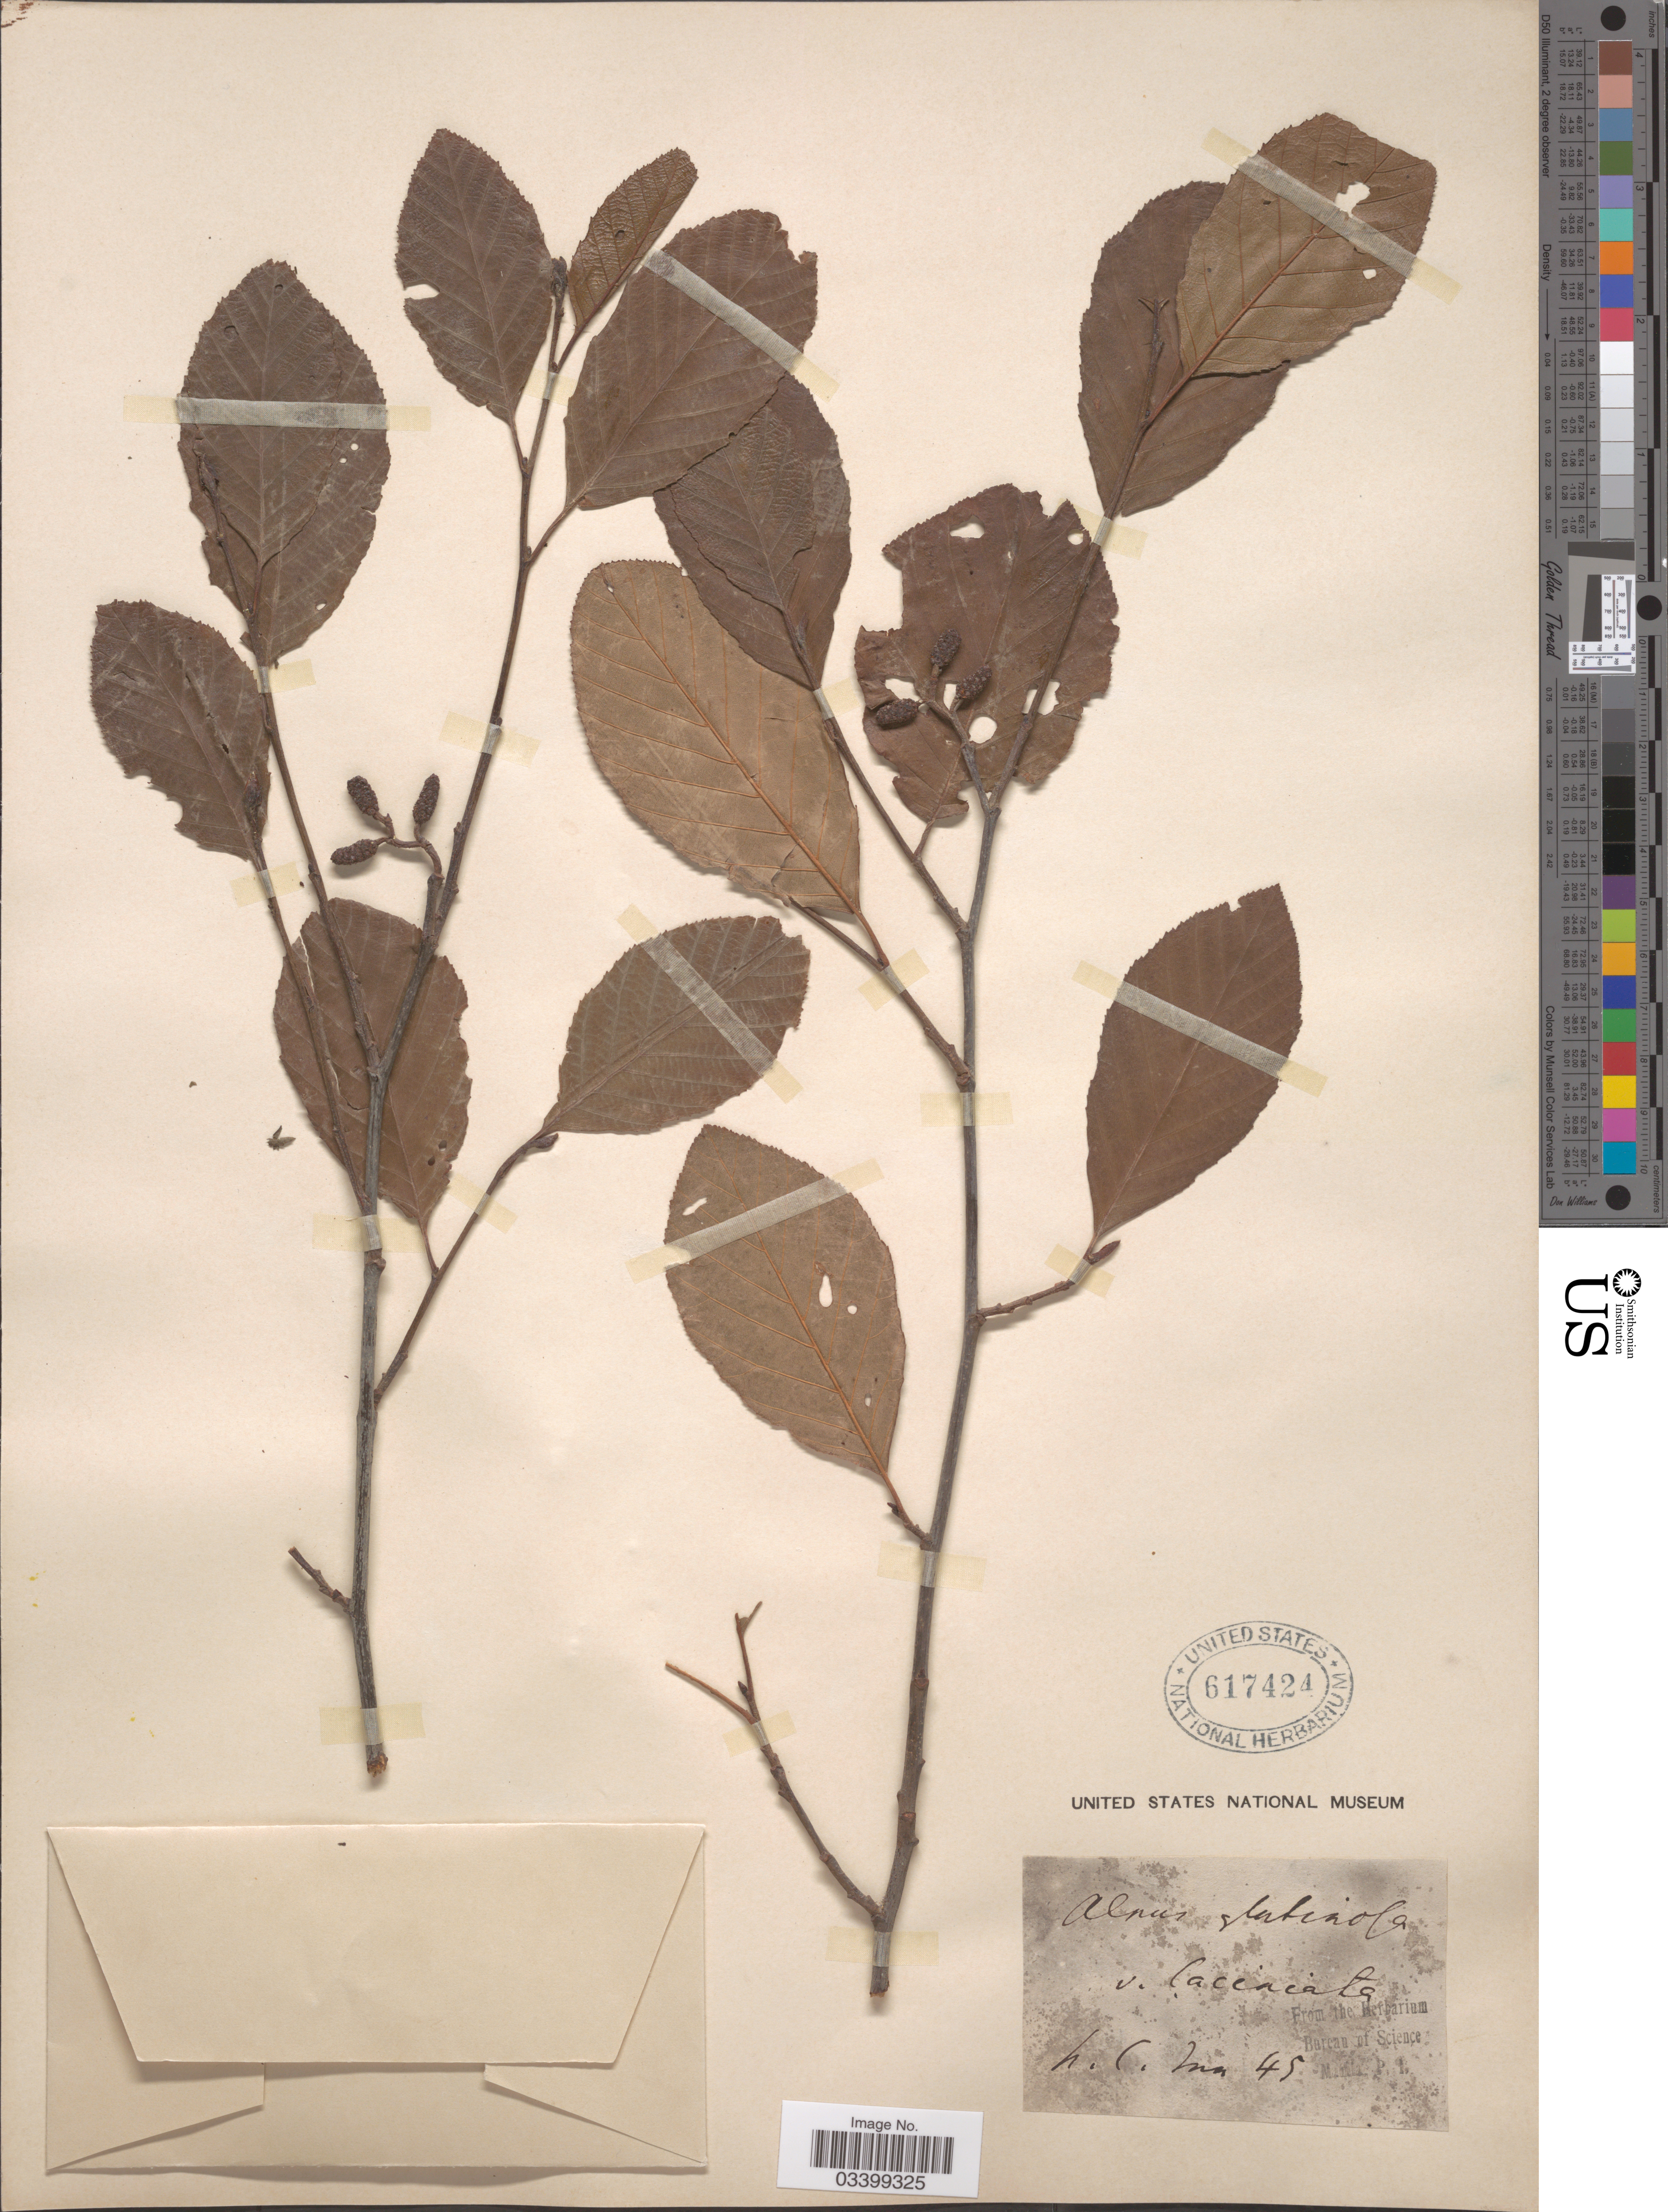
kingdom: Plantae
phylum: Tracheophyta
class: Magnoliopsida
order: Fagales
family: Betulaceae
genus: Alnus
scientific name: Alnus glutinosa 'Laciniata'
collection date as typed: Transcribed d/m/y: /1/45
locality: H. C. [interpreted]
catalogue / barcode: US 617424